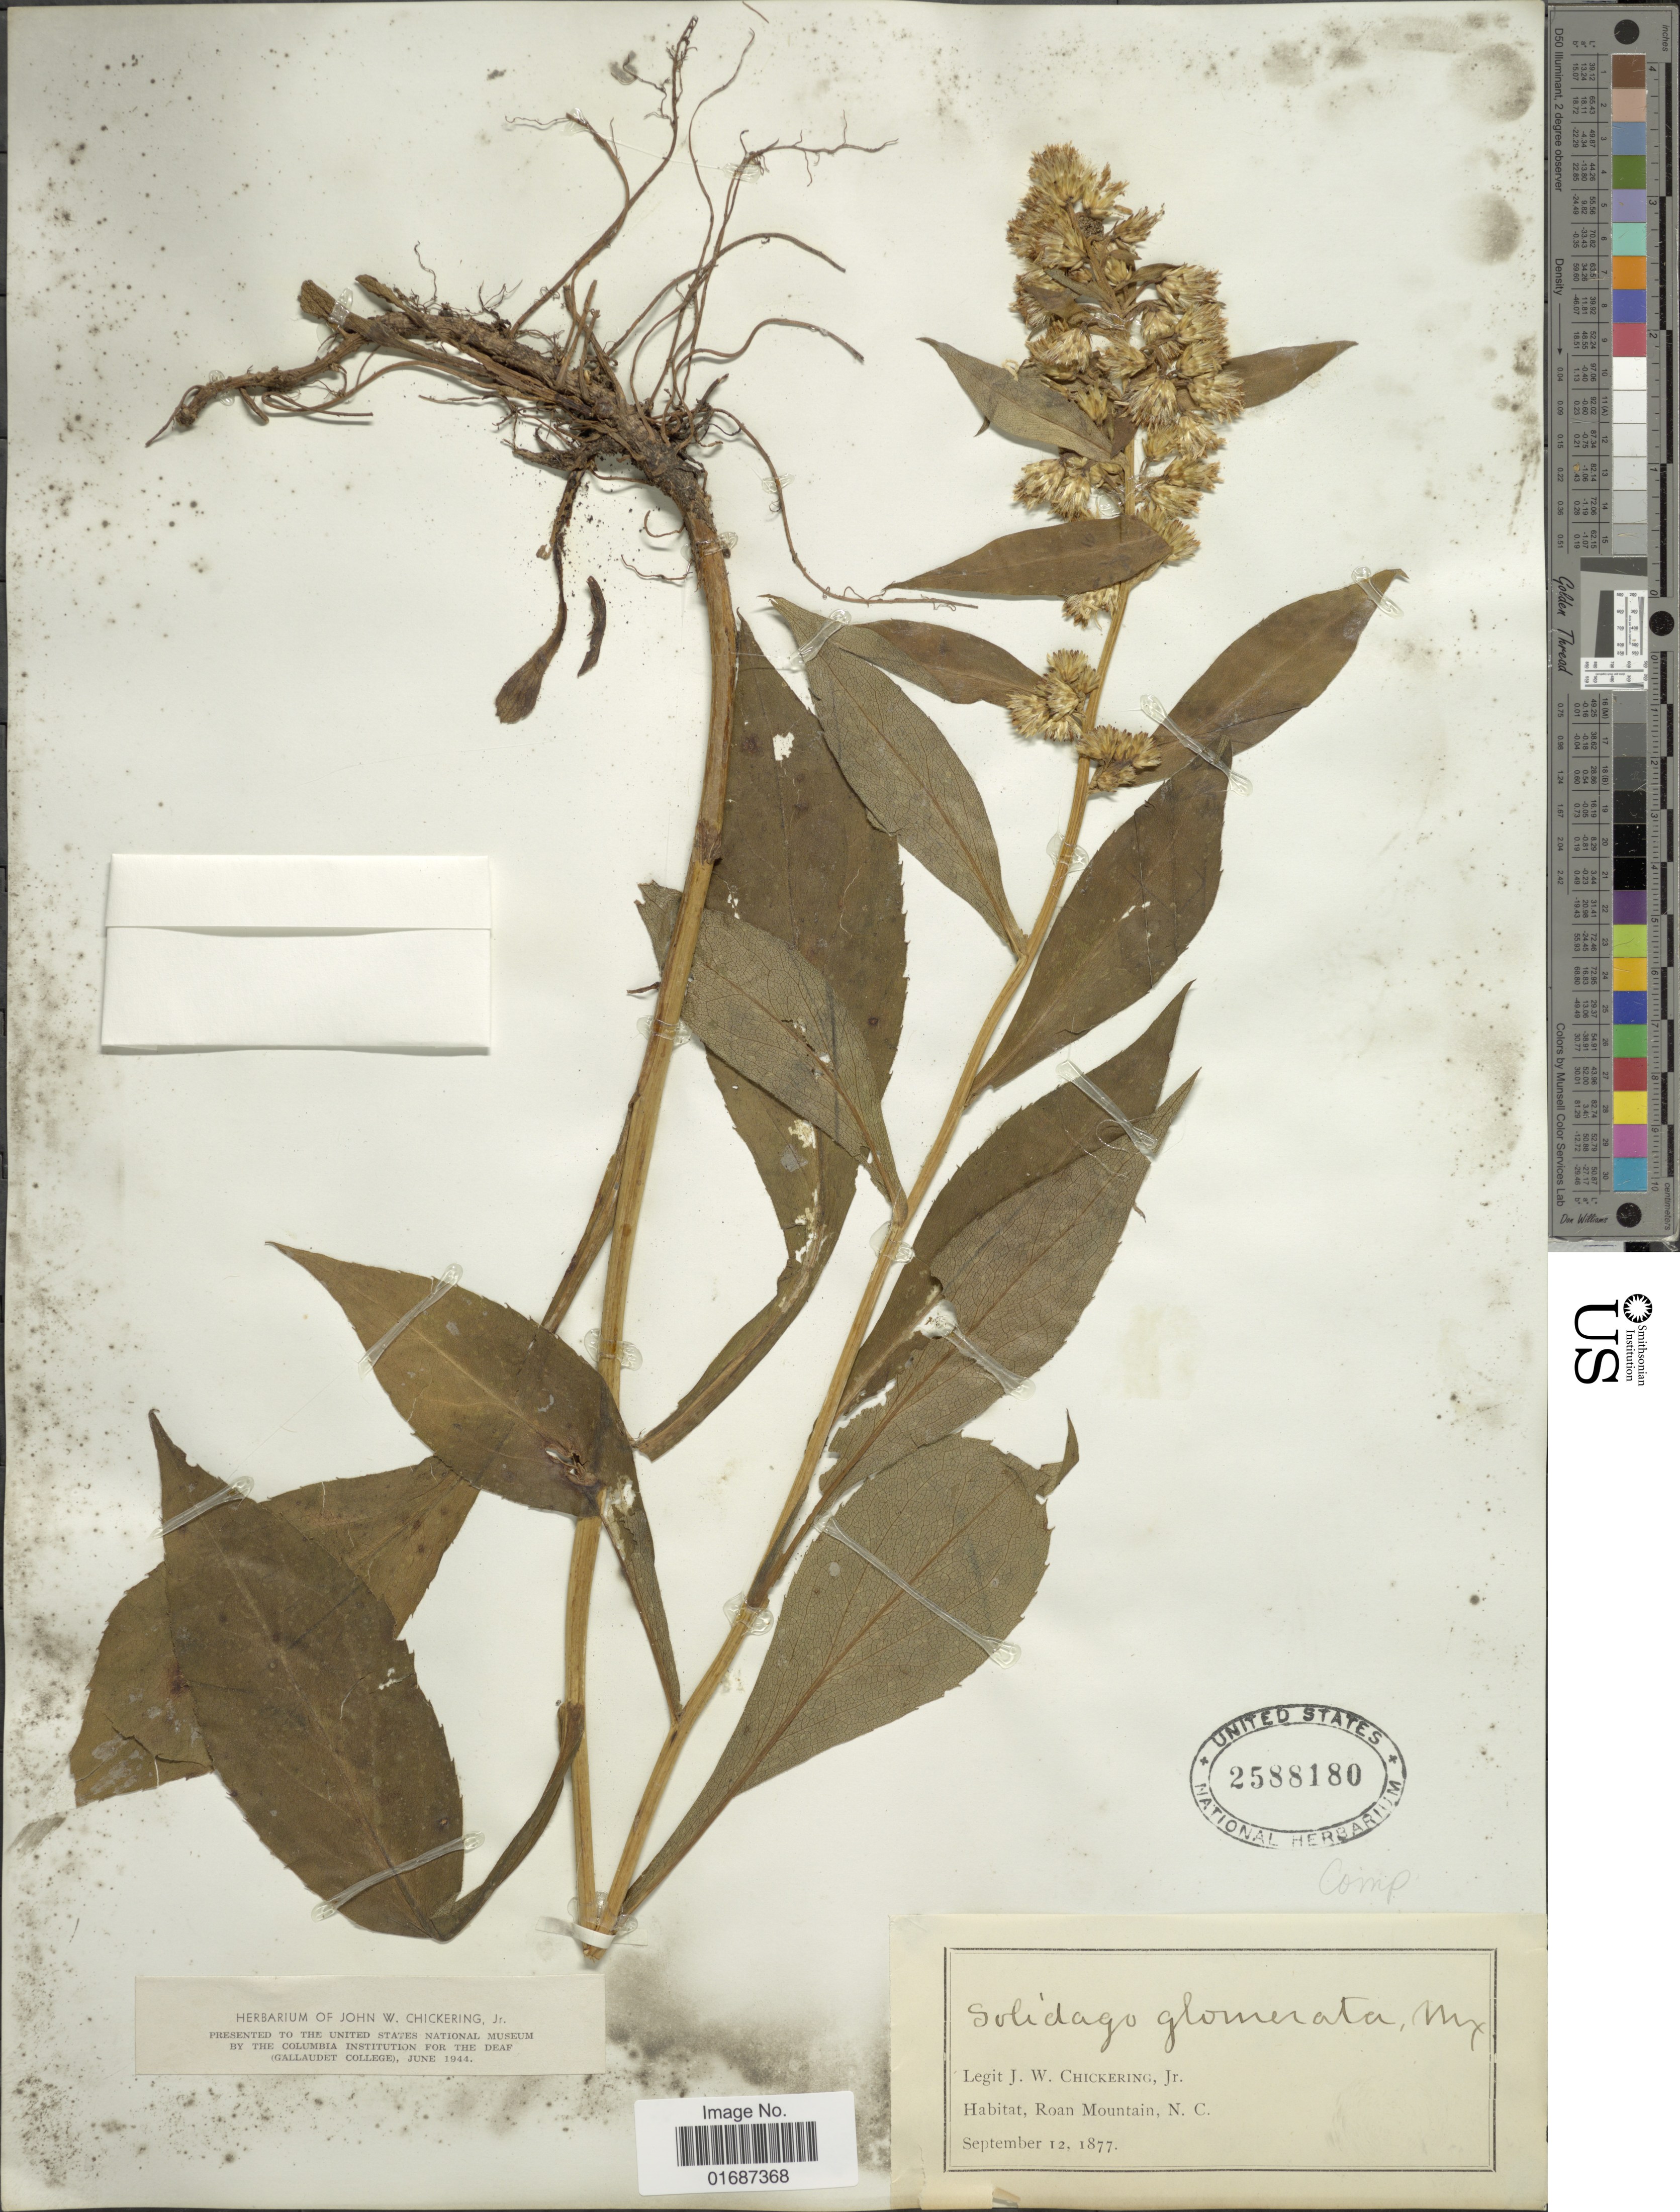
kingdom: Plantae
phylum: Tracheophyta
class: Magnoliopsida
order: Asterales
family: Asteraceae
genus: Solidago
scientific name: Solidago glomerata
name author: Michx.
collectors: J. W. Chickering Jr.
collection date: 1877-09-12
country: United States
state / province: North Carolina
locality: Roan Mountain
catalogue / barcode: US 2588180